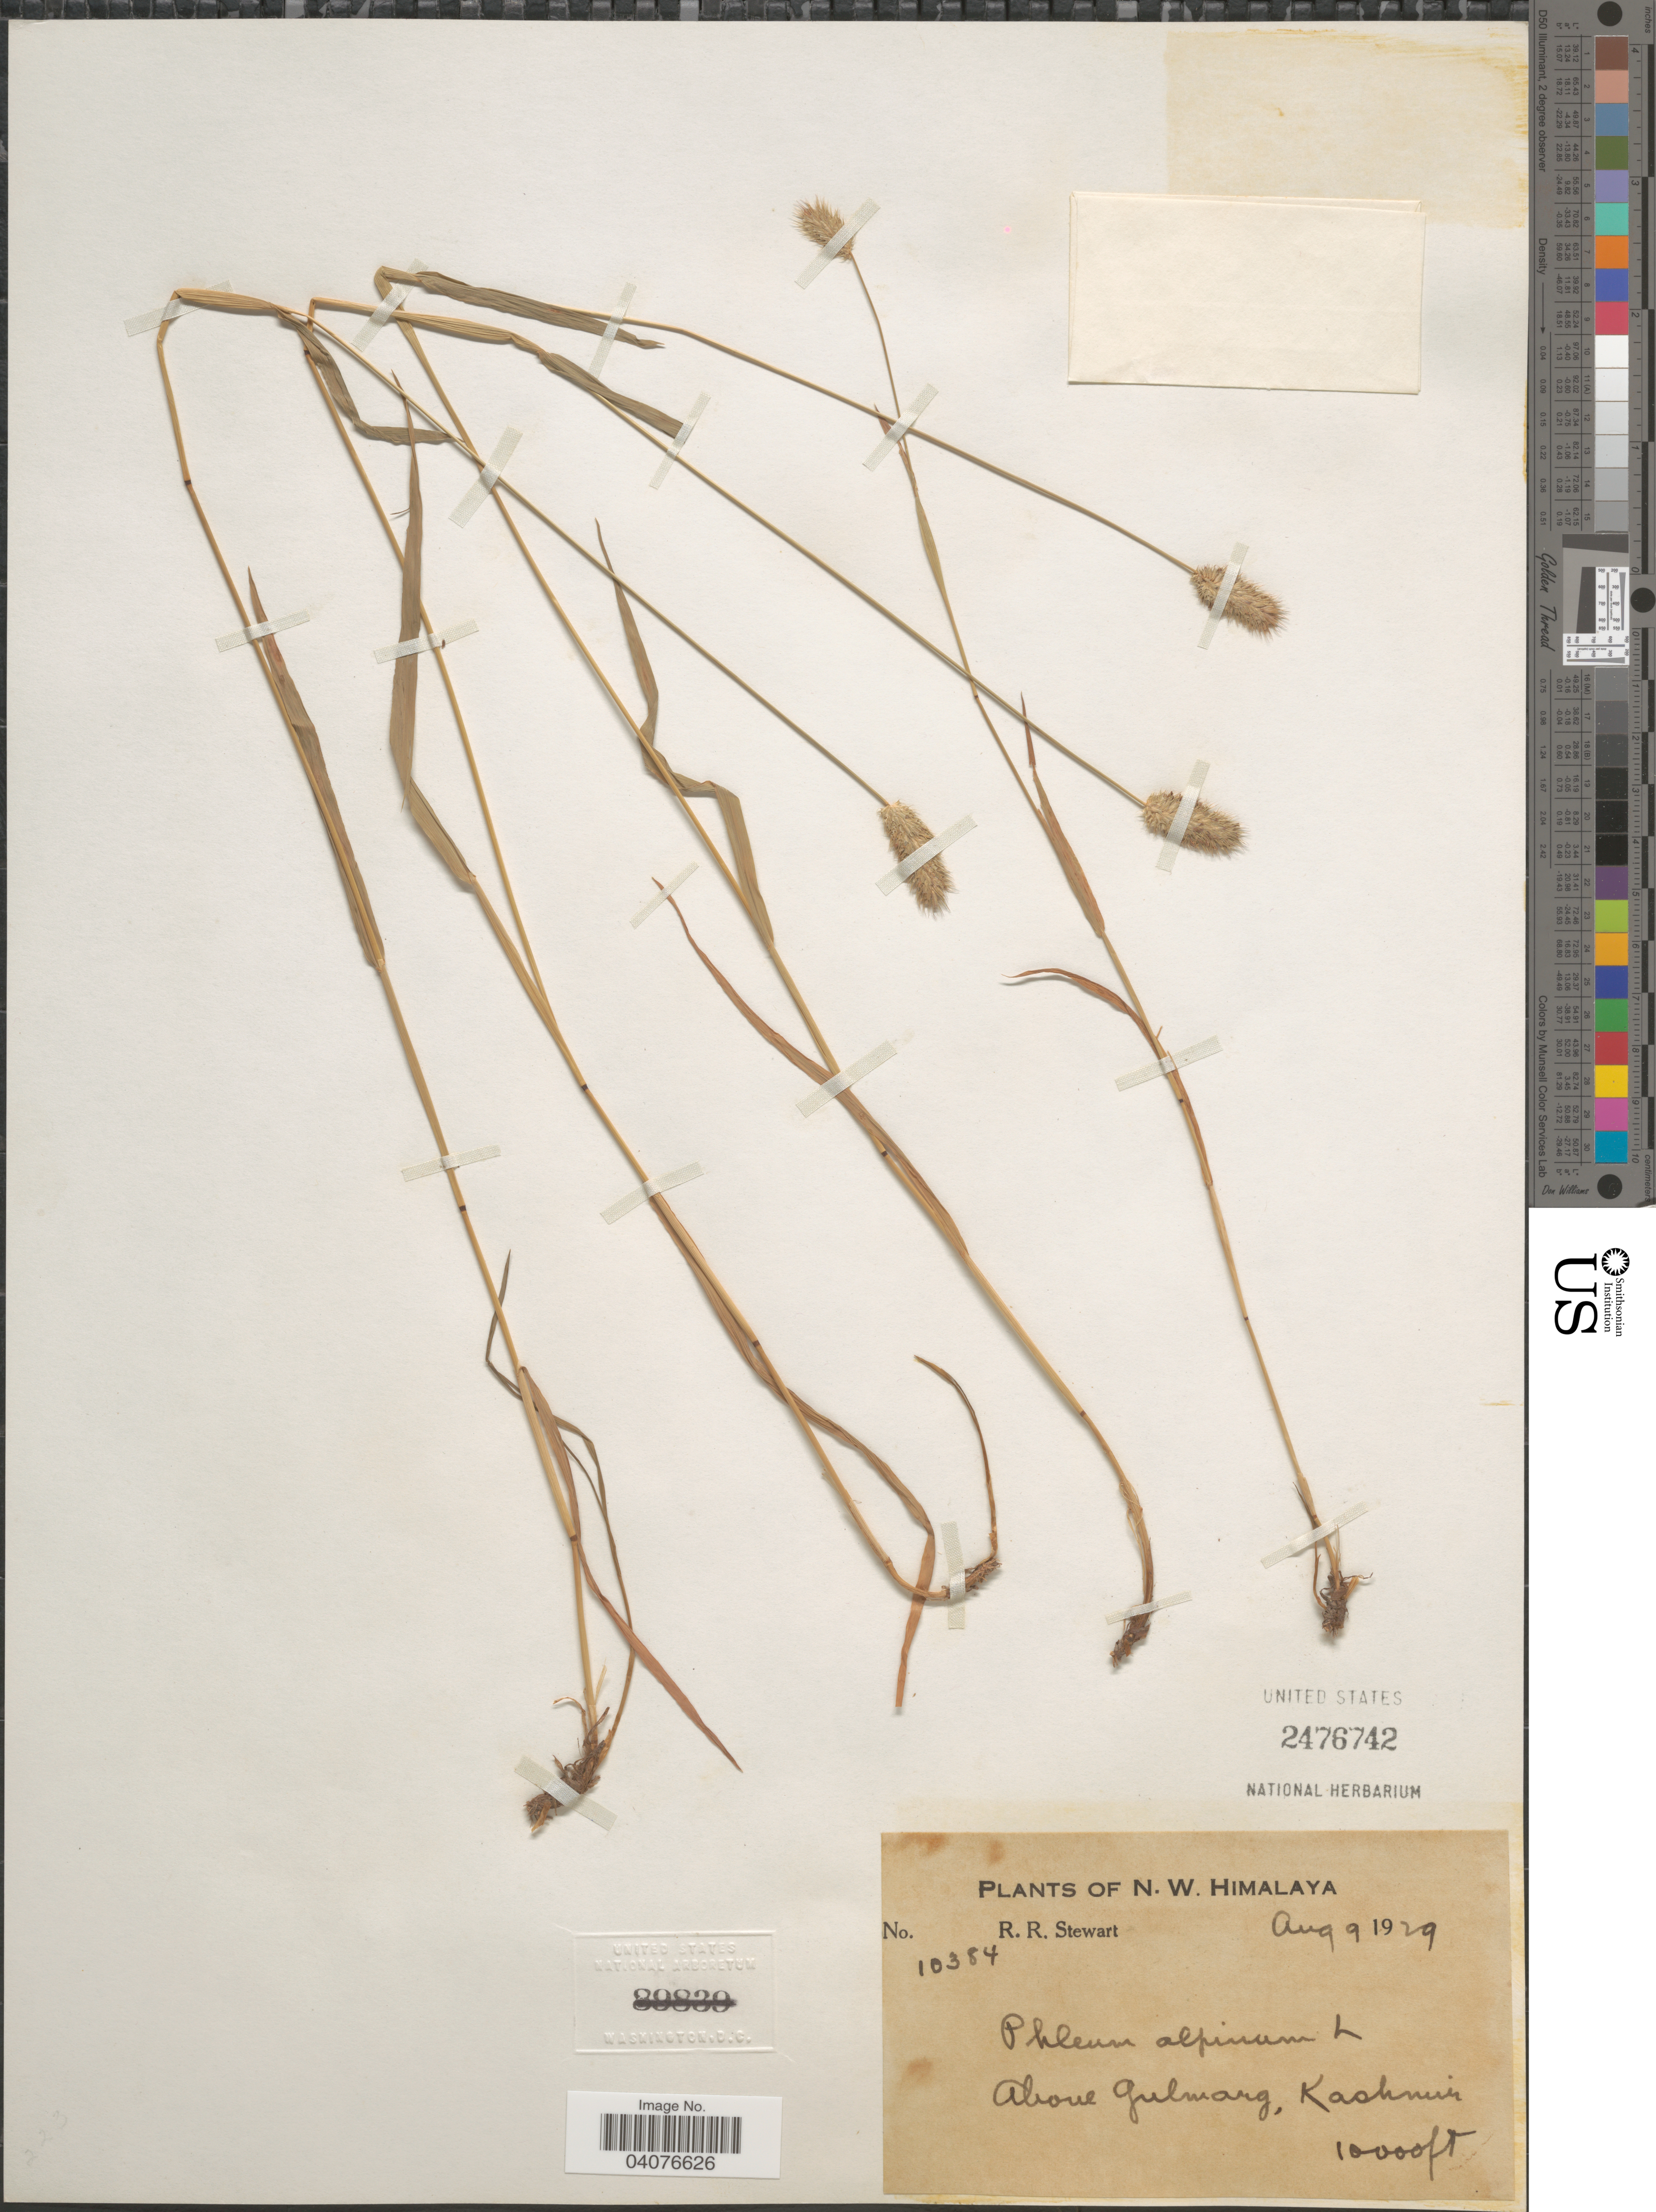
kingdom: Plantae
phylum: Tracheophyta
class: Liliopsida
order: Poales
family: Poaceae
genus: Phleum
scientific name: Phleum alpinum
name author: L.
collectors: R. Stewart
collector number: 10384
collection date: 1929-08-09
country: India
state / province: Jammu and Kashmir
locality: N. W. Himalaya. Above Gulmarg, Kashmir.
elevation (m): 3048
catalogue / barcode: US 2476742